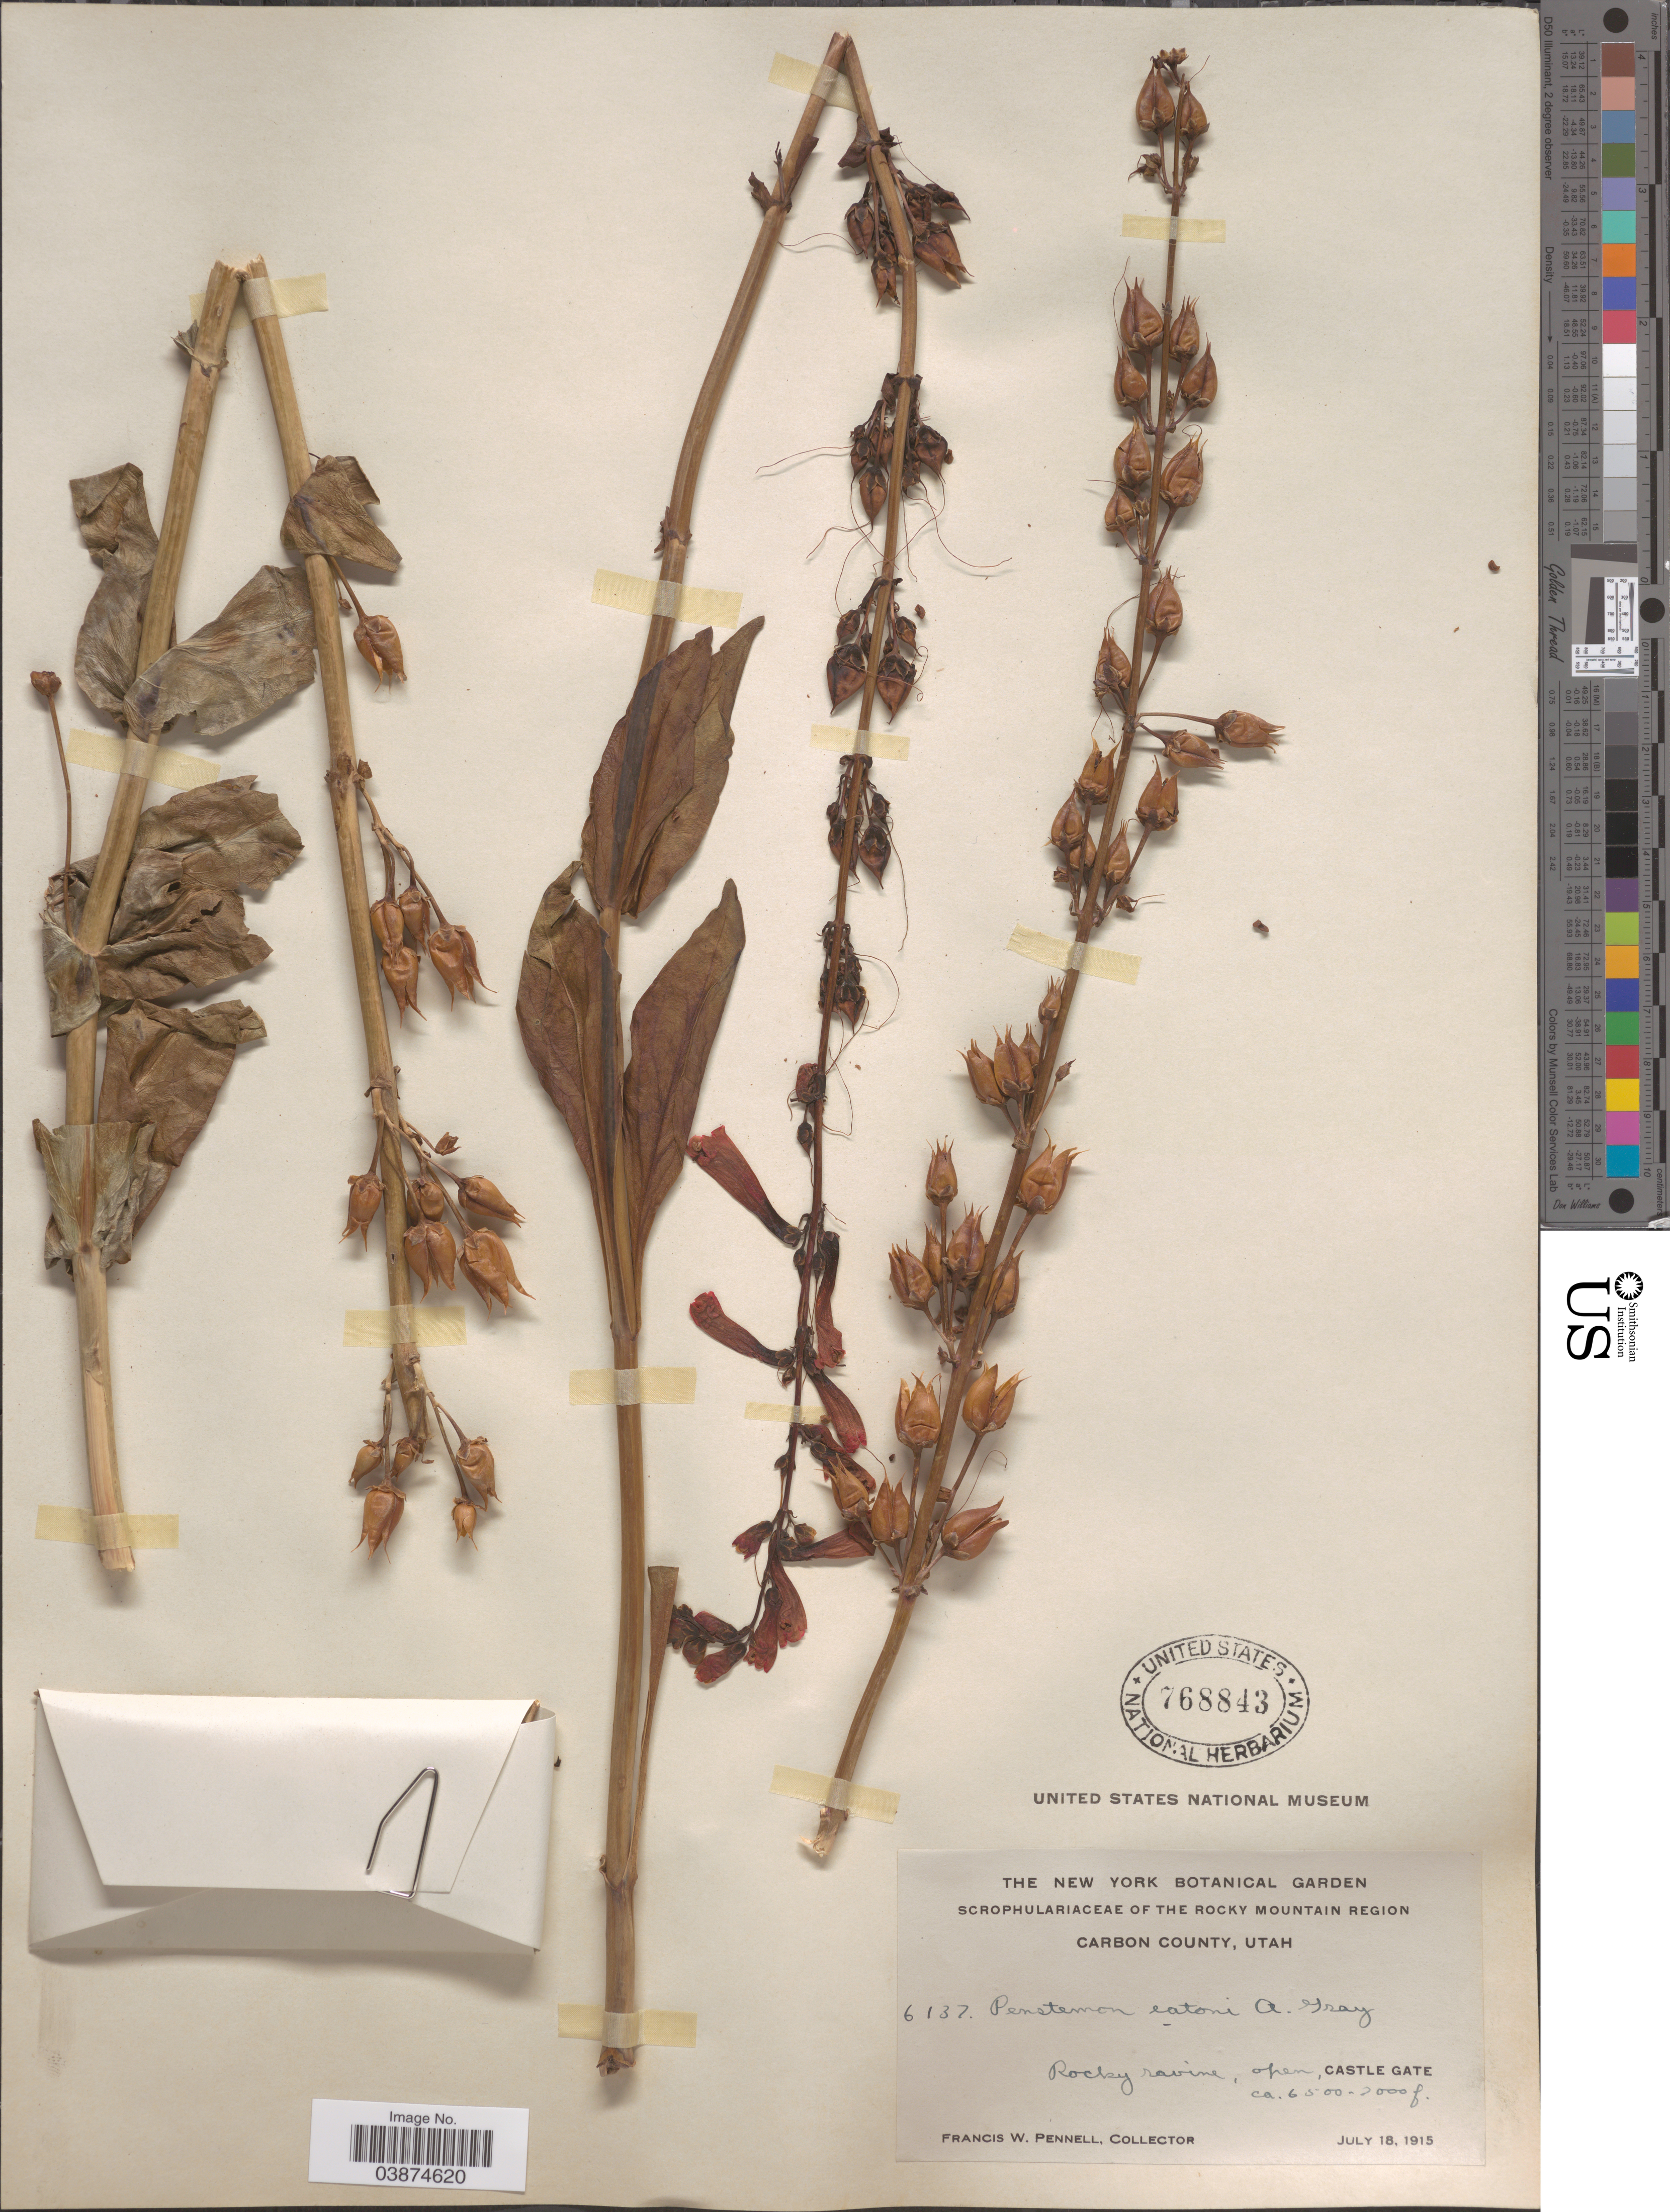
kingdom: Plantae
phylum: Tracheophyta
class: Magnoliopsida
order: Lamiales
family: Plantaginaceae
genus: Penstemon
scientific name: Penstemon eatonii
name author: A. Gray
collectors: F. W. Pennell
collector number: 6137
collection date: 1915-07-18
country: United States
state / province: Utah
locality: Rocky Mountain Region. Carbon County. Rocky ravine, open, Castle Gate.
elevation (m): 1981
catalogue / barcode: US 768843